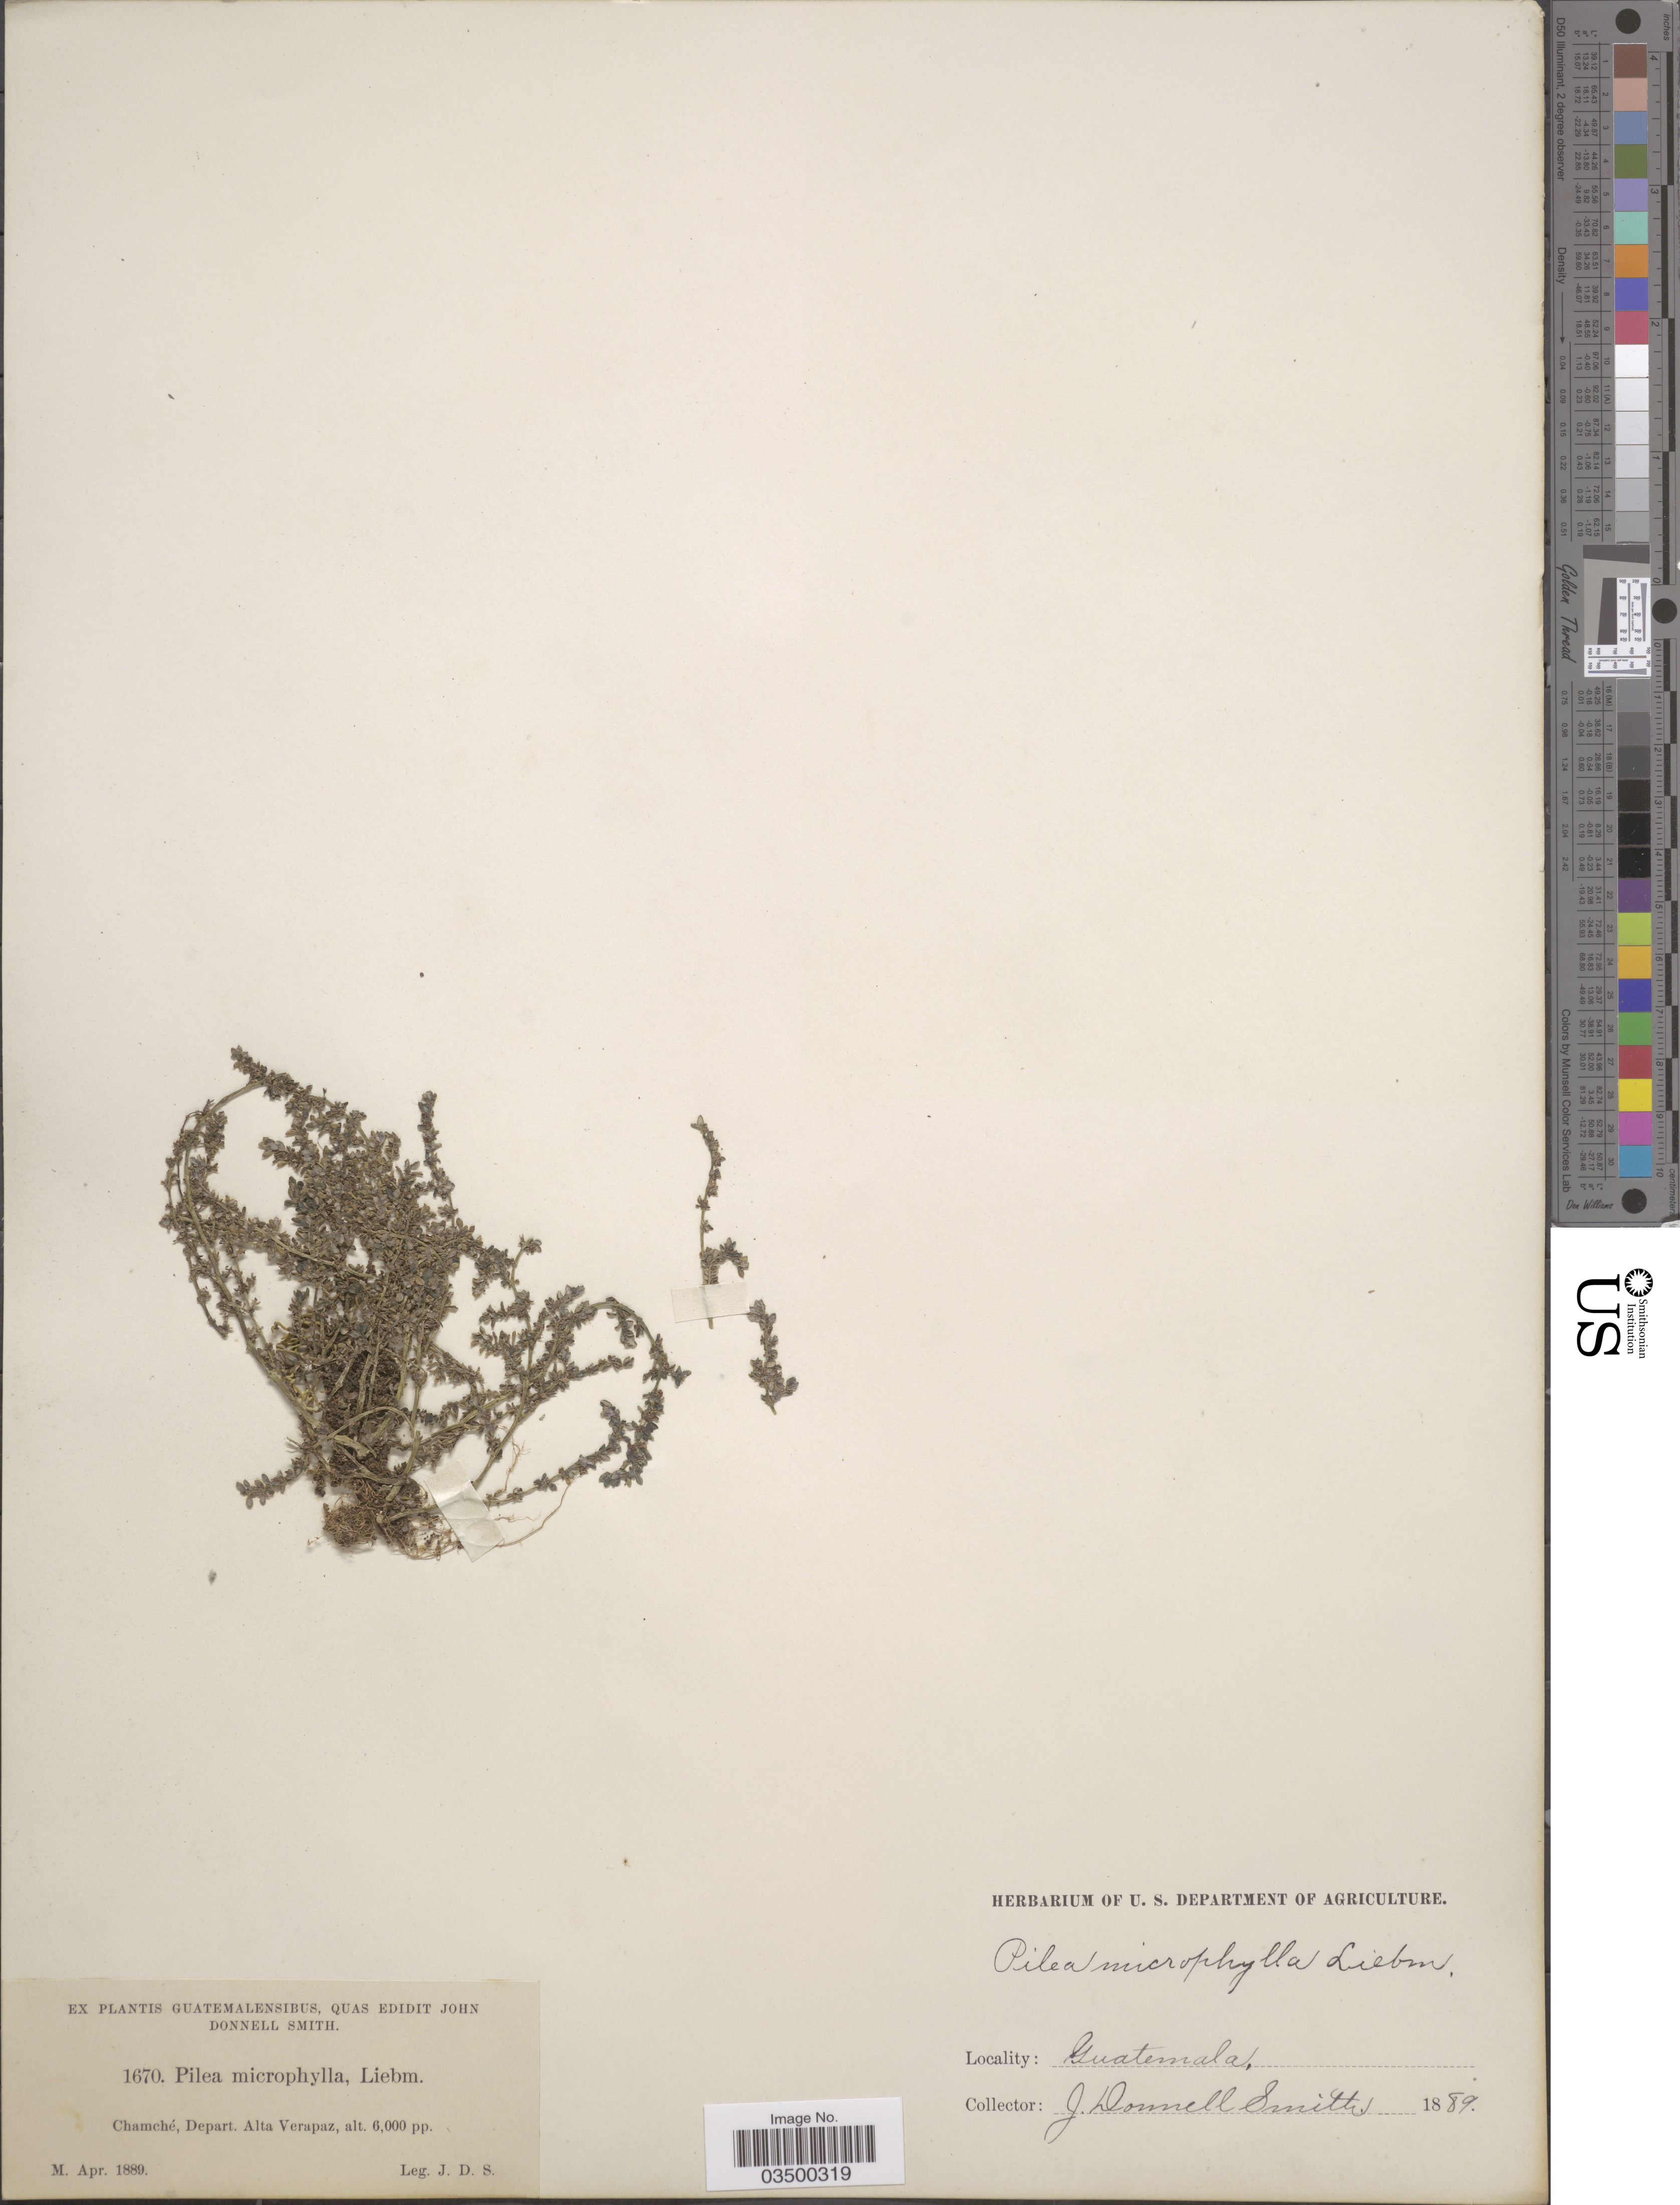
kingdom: Plantae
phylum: Tracheophyta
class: Magnoliopsida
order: Rosales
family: Urticaceae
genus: Pilea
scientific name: Pilea microphylla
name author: (L.) Liebm.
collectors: J. Donnell Smith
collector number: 1670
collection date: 1889-04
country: Guatemala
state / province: Alta Verapaz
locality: Chamché, Depart. Alta Verapaz.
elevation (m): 1829